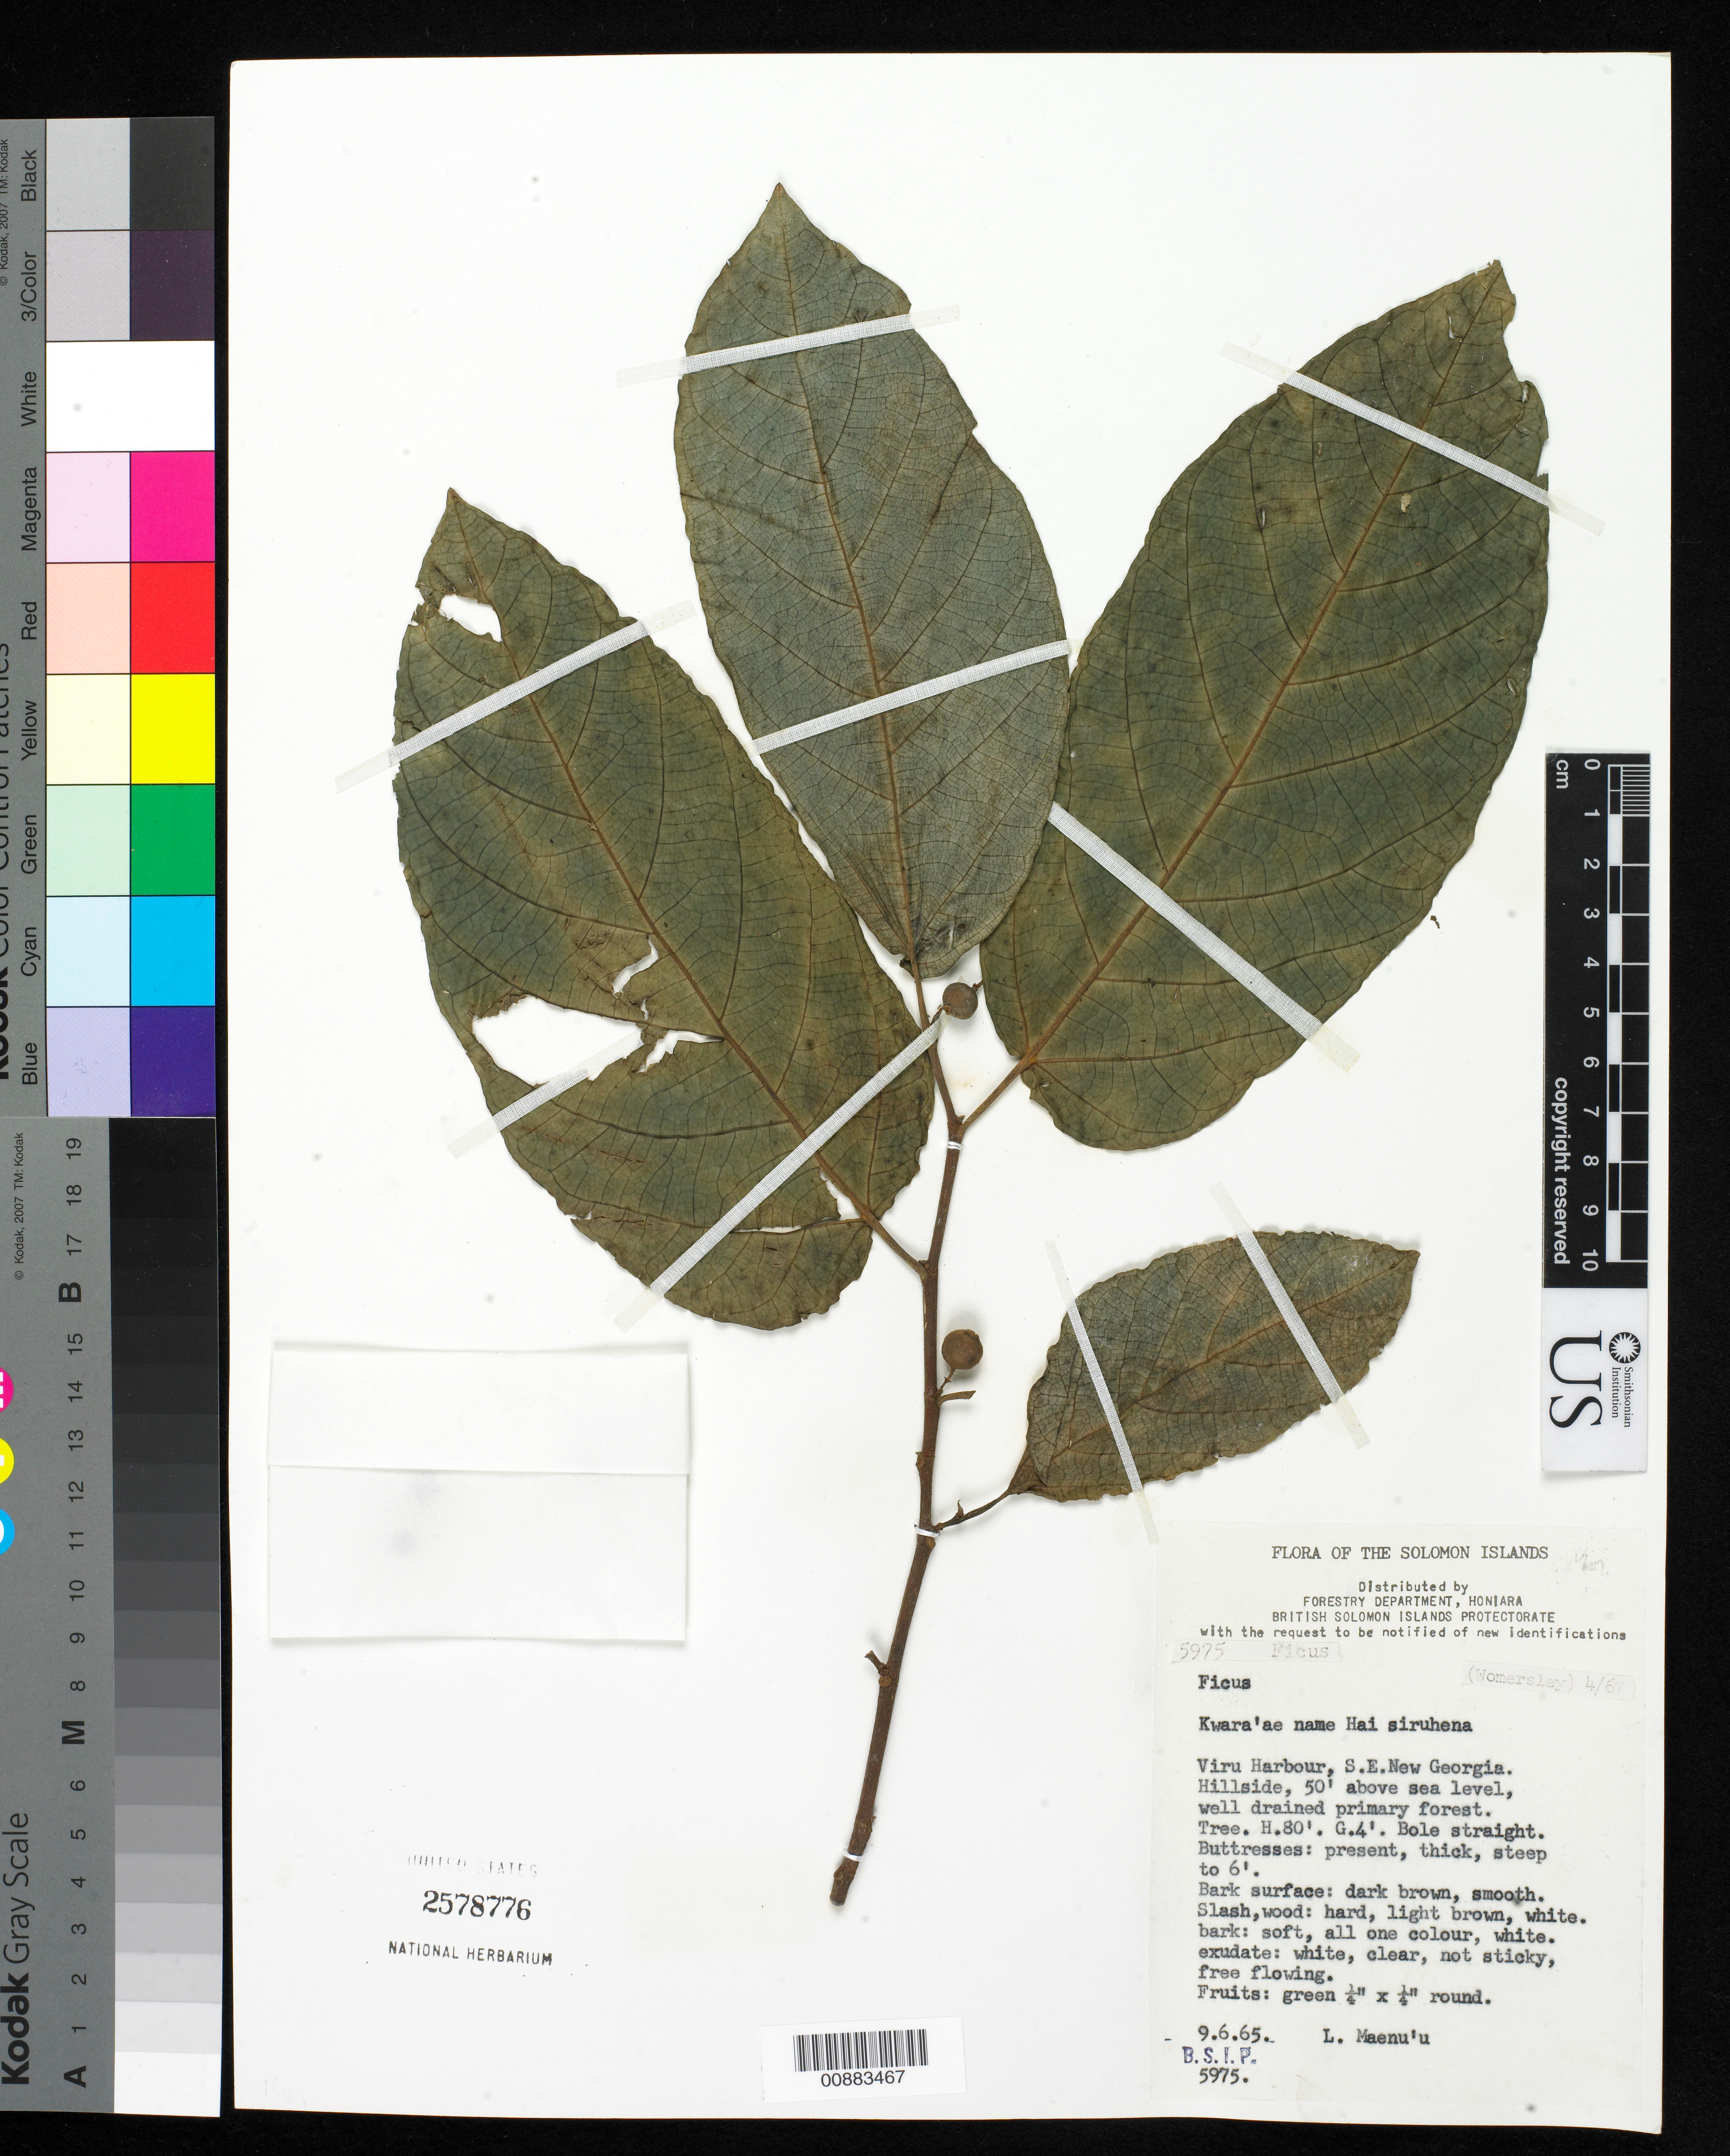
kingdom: Plantae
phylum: Tracheophyta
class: Magnoliopsida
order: Rosales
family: Moraceae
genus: Ficus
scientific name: Ficus sp.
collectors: L. Maenu'u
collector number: BSIP 5975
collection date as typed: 09 Jun 1965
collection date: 1965-06-09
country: Solomon Islands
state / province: Western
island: New Georgia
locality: Viru Harbour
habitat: well drained primary forest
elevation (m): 15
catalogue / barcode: US 2578776